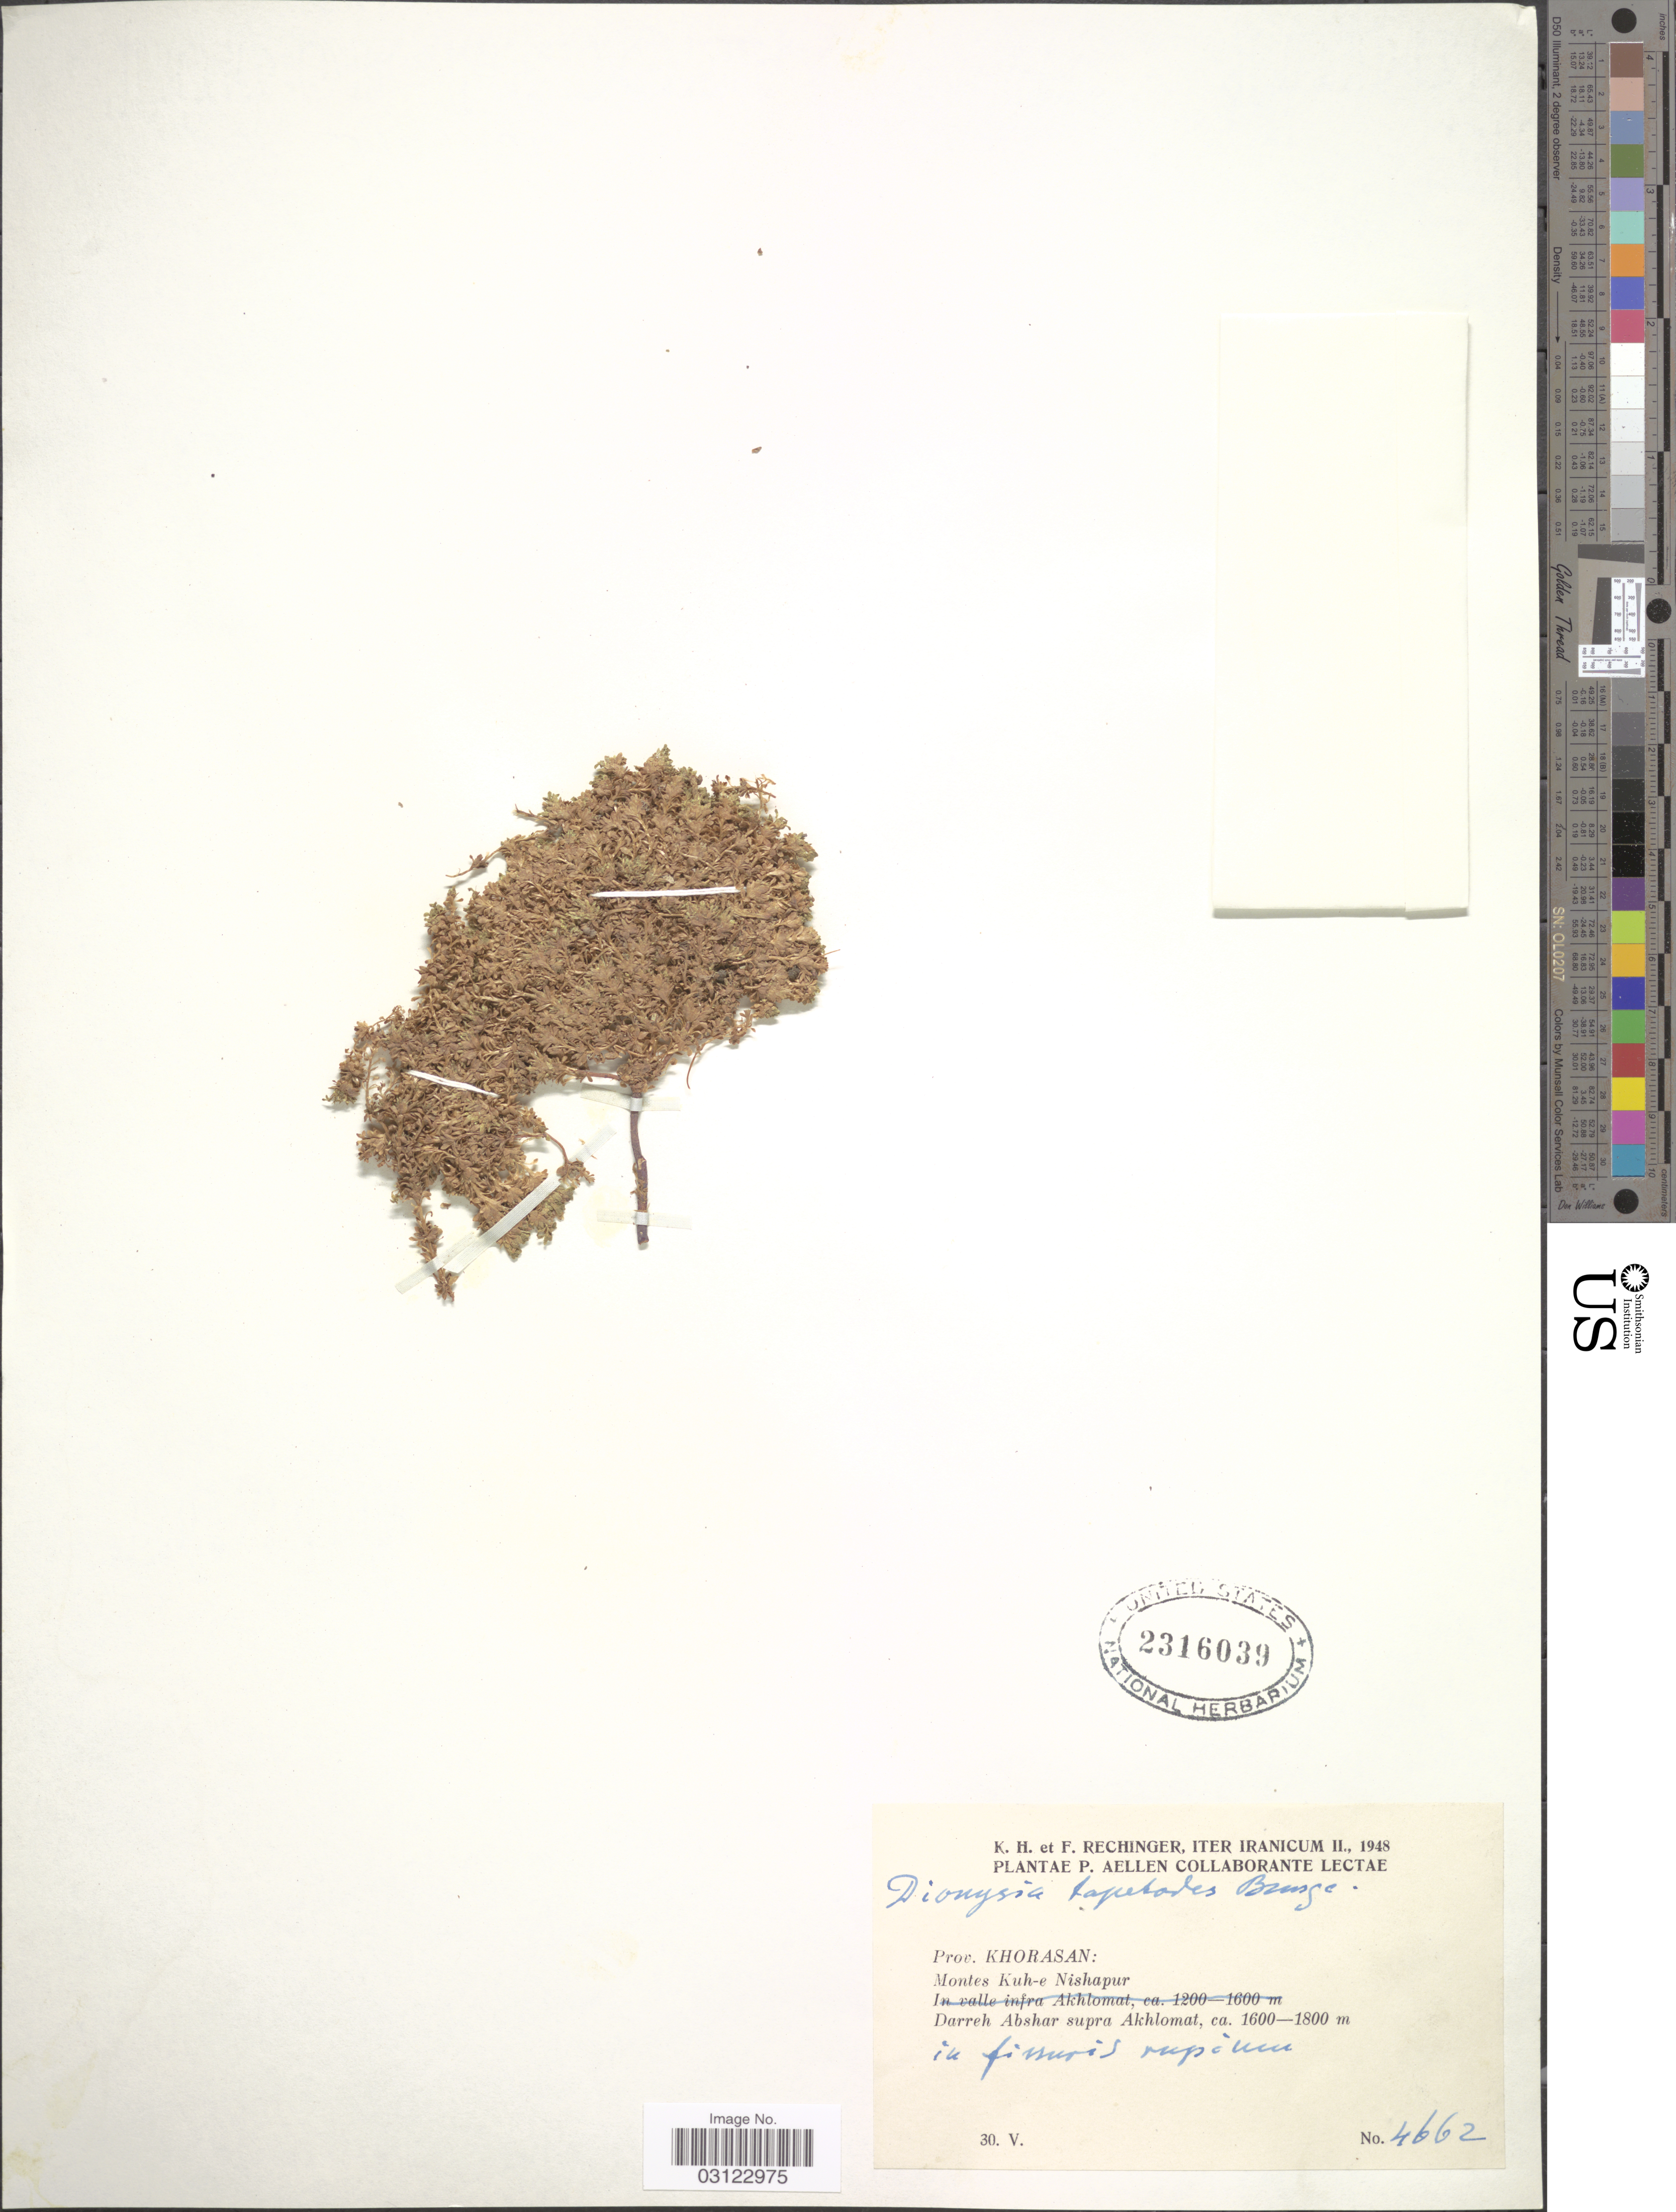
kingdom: Plantae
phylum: Tracheophyta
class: Magnoliopsida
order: Ericales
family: Primulaceae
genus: Dionysia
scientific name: Dionysia tapetodes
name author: Bunge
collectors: K. H. Rechinger & F. Rechinger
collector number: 4662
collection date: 1948-05-30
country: Iran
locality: Prov. Khorasan: Montes Kuh-e Nishapur. Darreh Abshar supra Akhlomat.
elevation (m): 1600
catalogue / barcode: US 2316039